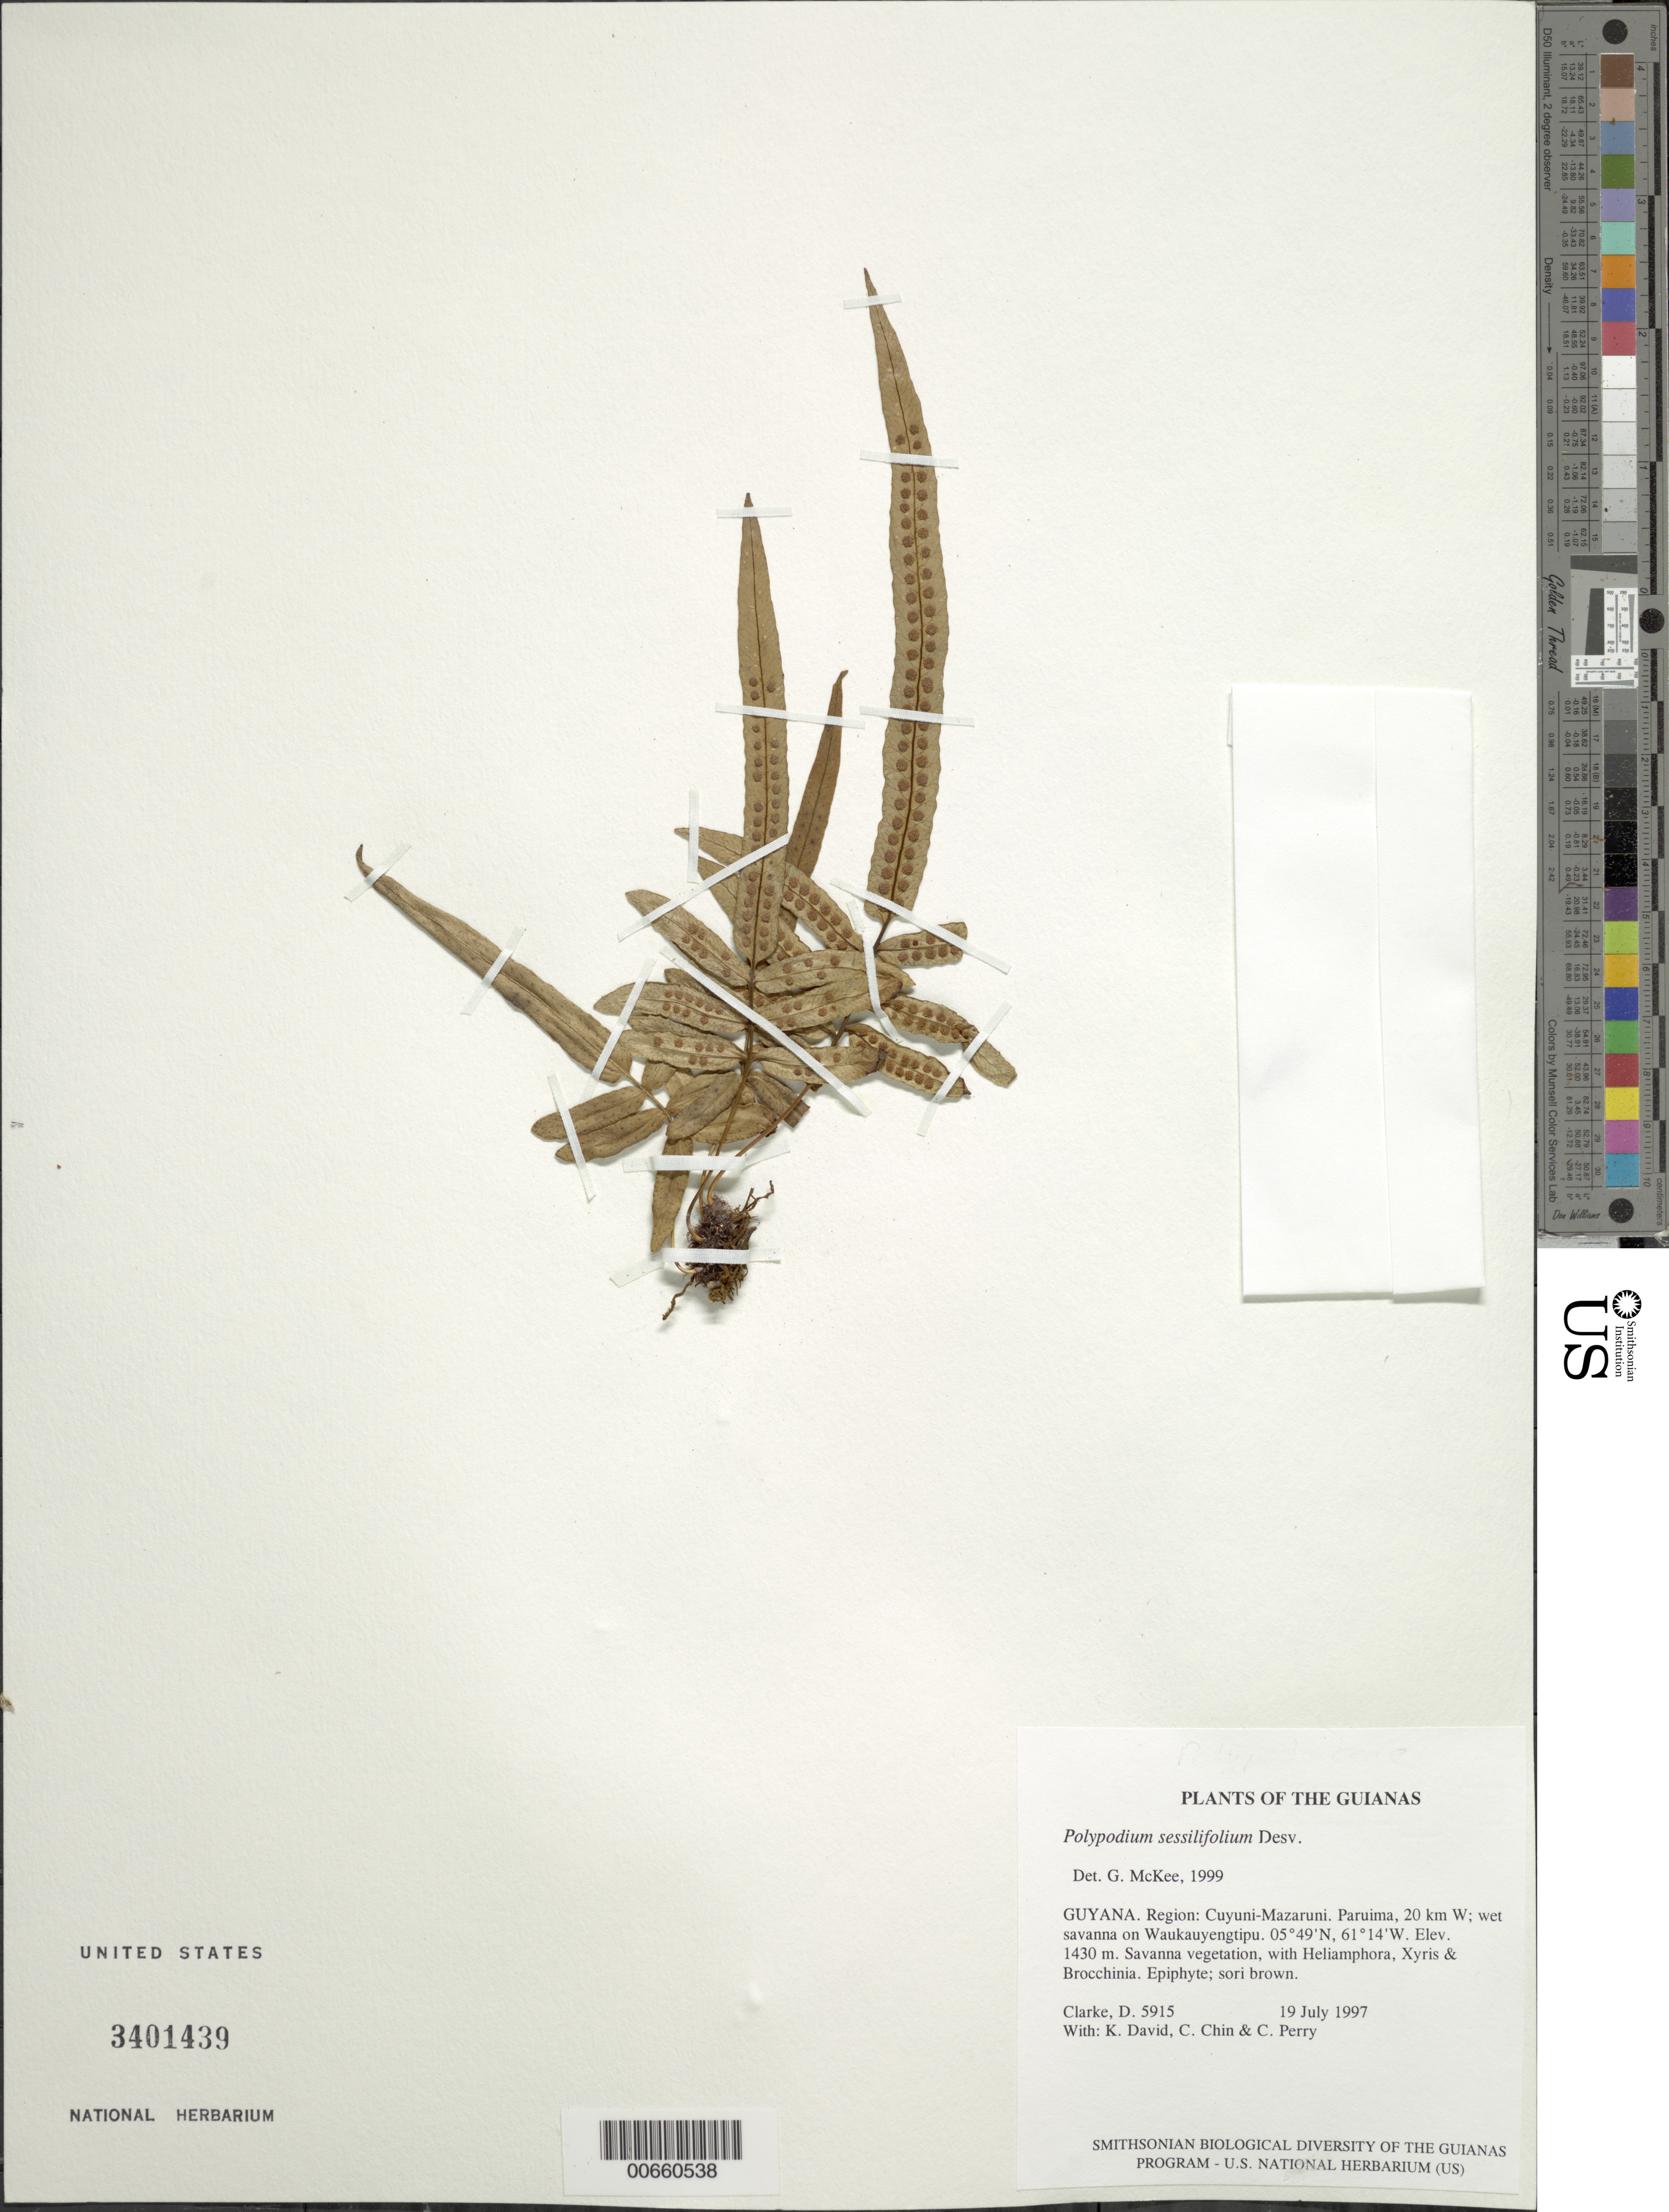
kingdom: Plantae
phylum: Tracheophyta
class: Polypodiopsida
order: Polypodiales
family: Polypodiaceae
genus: Serpocaulon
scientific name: Serpocaulon sessilifolium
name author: (Desv.) A.R. Sm.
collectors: H. D. Clarke, K. David, C. Chin & C. Perry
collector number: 5915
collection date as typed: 19 July 1997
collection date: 1997-07-19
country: Guyana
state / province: Cuyuni-Mazaruni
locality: Paruima, 20 km W; wet savanna on Waukauyengtipu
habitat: Savanna vegetation, with Heliamphora, Xyris & Brocchinia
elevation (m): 1430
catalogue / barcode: US 3401439